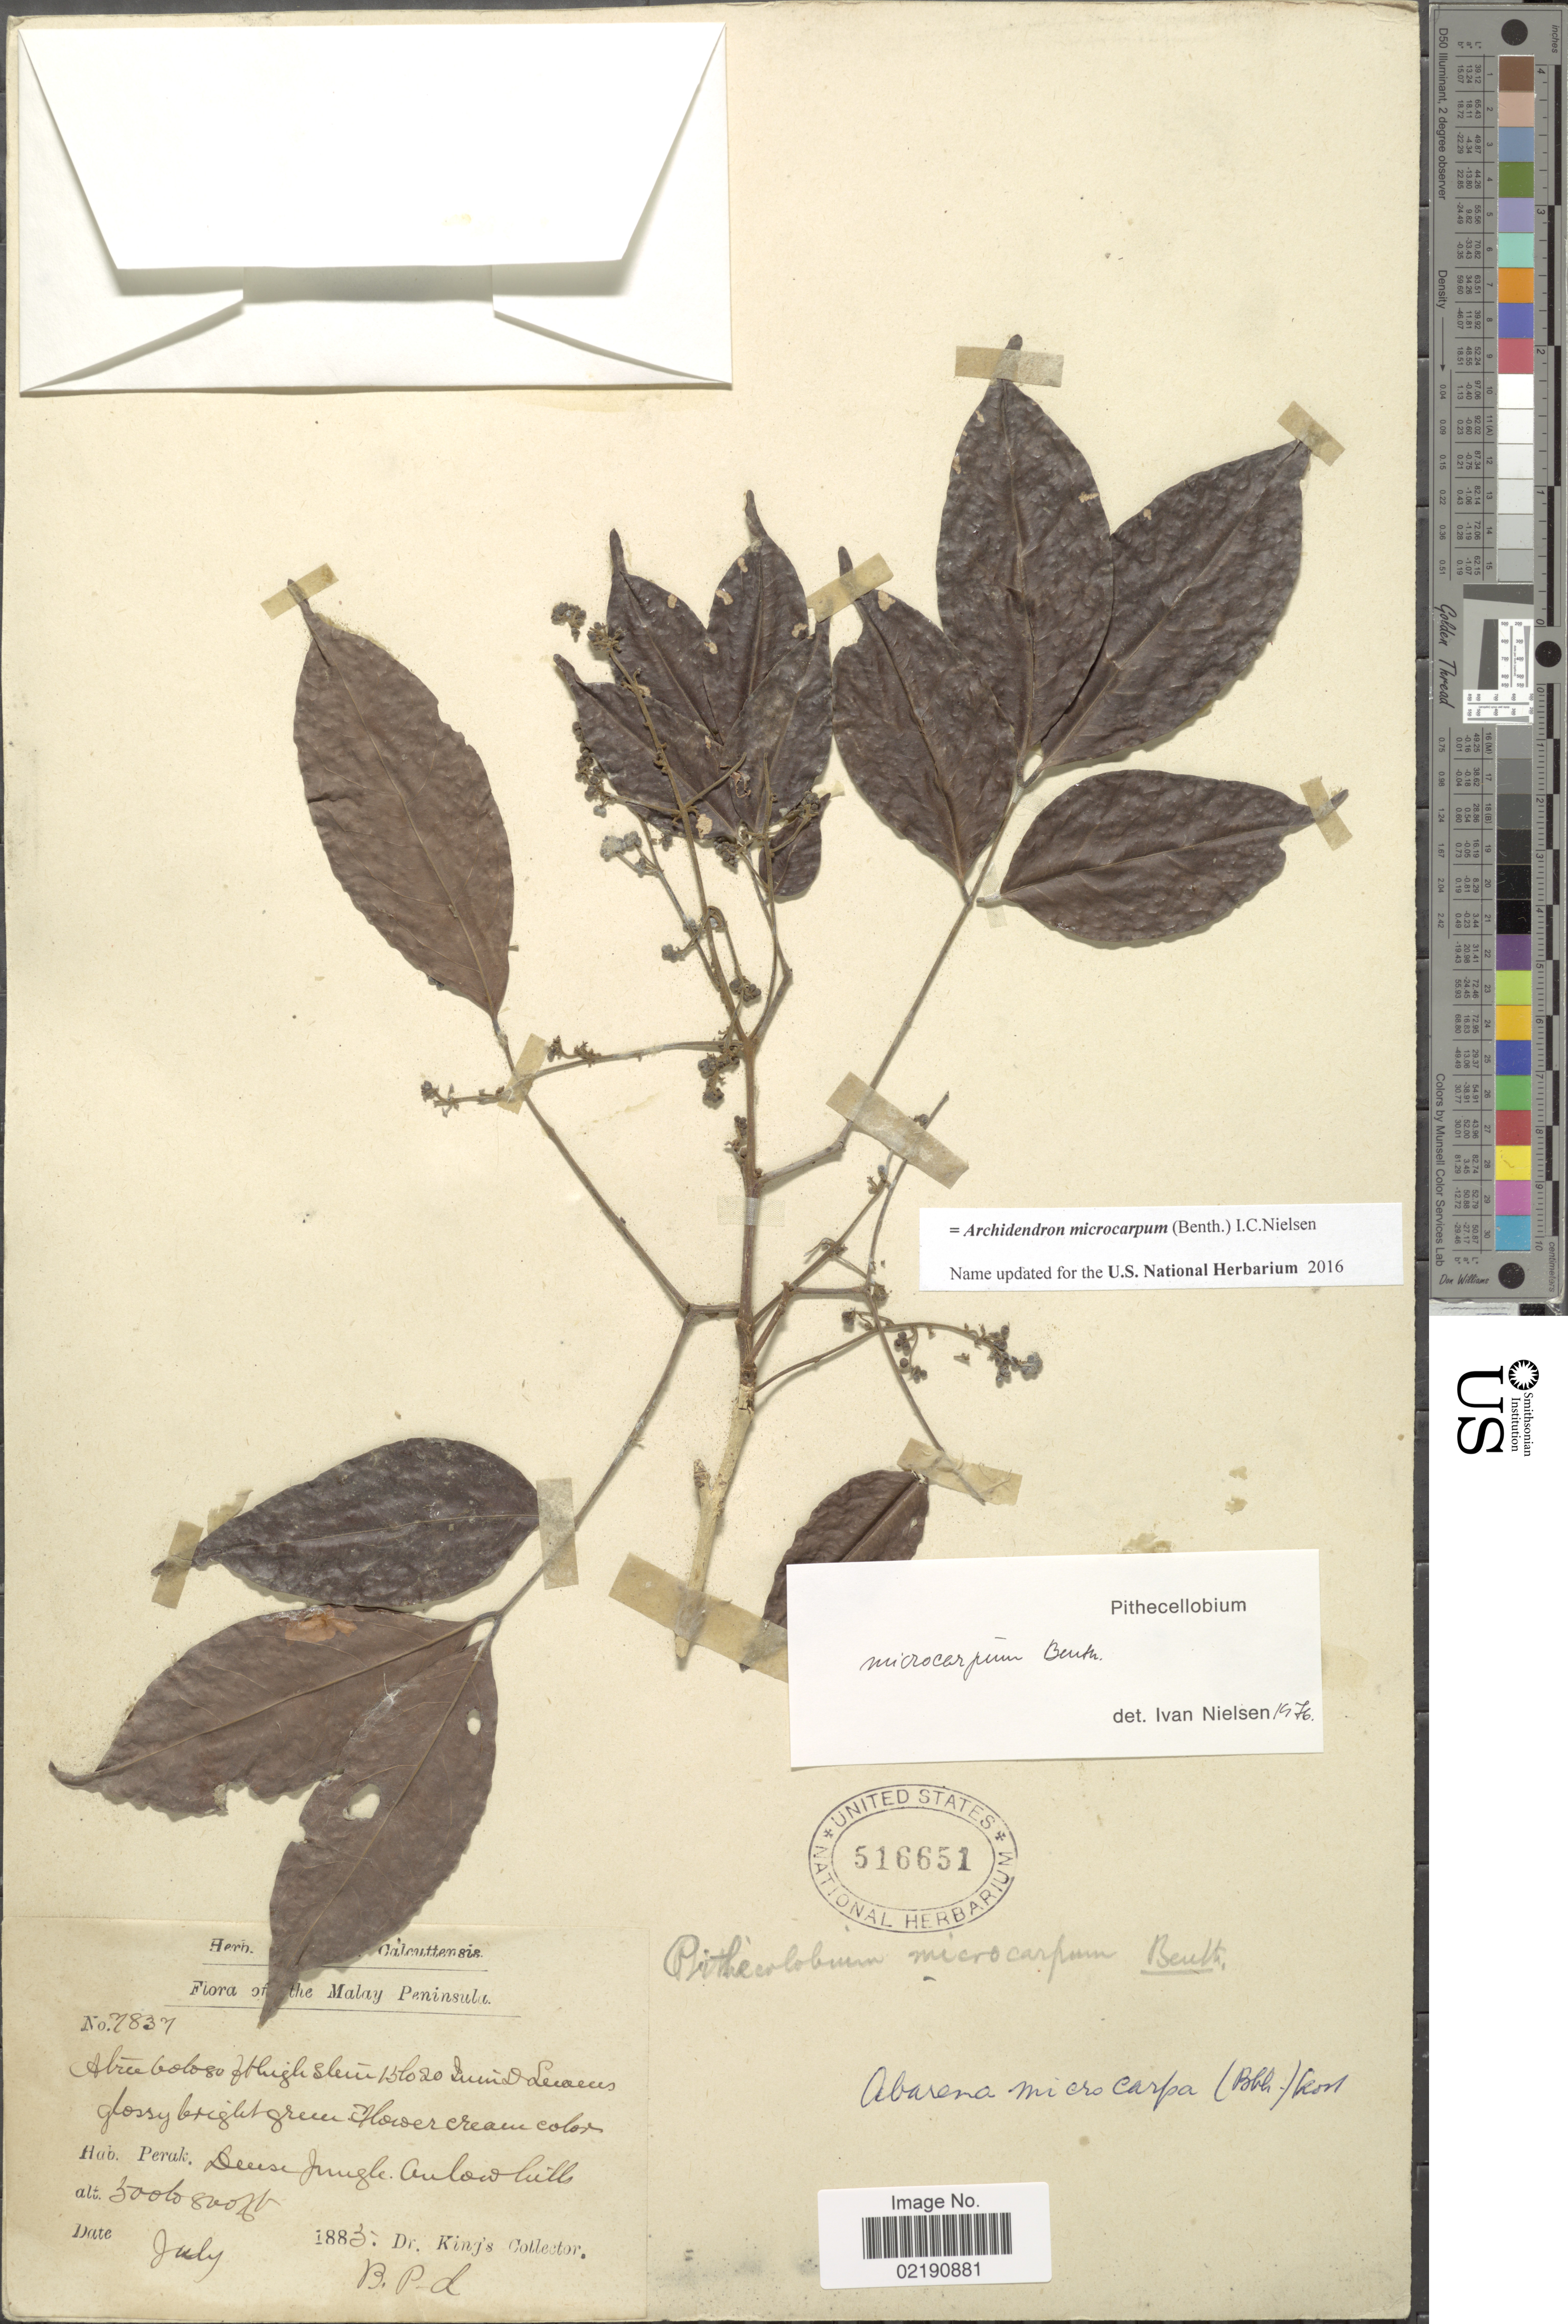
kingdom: Plantae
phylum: Tracheophyta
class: Magnoliopsida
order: Fabales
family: Fabaceae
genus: Archidendron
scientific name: Archidendron microcarpum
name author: (Benth.) I.C. Nielsen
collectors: Dr. King's collector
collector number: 7837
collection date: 1835-07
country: Malaysia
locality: Malay Peninsula, Perak. Dense Jungle, On low hills.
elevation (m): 152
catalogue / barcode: US 516651